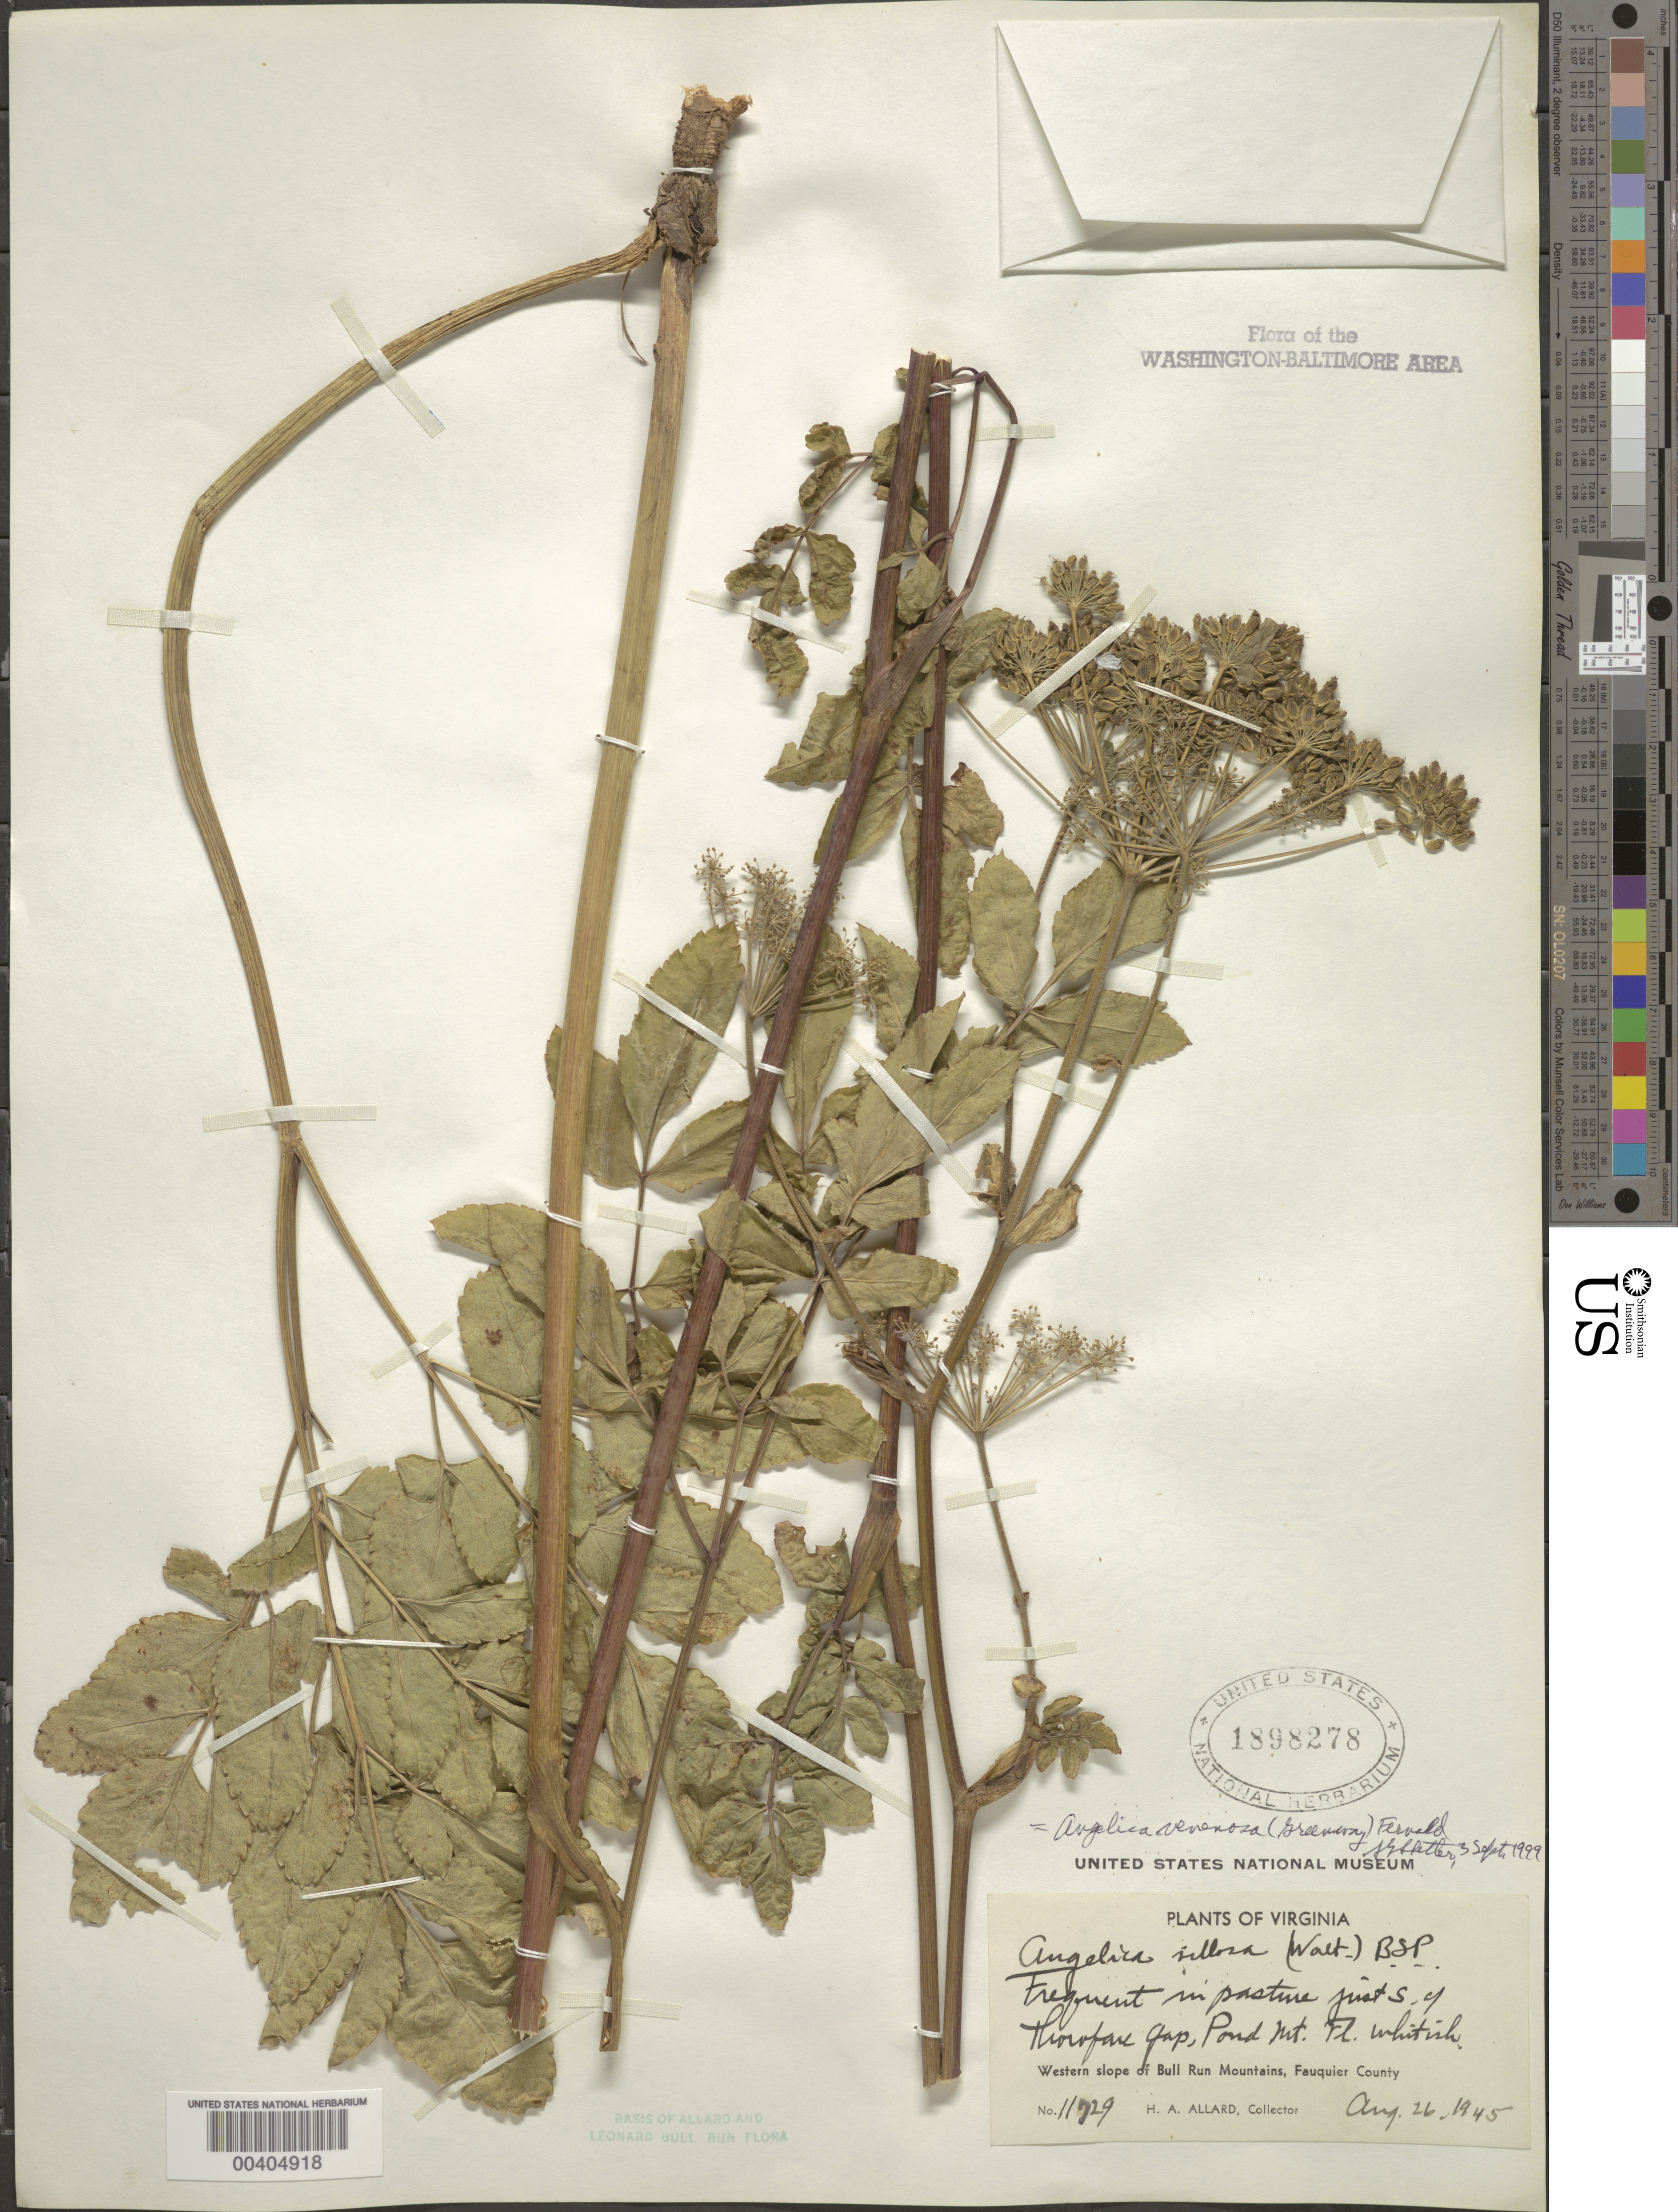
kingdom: Plantae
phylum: Tracheophyta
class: Magnoliopsida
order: Apiales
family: Apiaceae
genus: Angelica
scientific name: Angelica venenosa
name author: (Greenway) Fernald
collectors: H. A. Allard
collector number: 11729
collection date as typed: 26 Aug 1945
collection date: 1945-08-26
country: United States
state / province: Virginia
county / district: Fauquier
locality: South of Thorofare Gap, Pond Mt.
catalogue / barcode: US 1898278